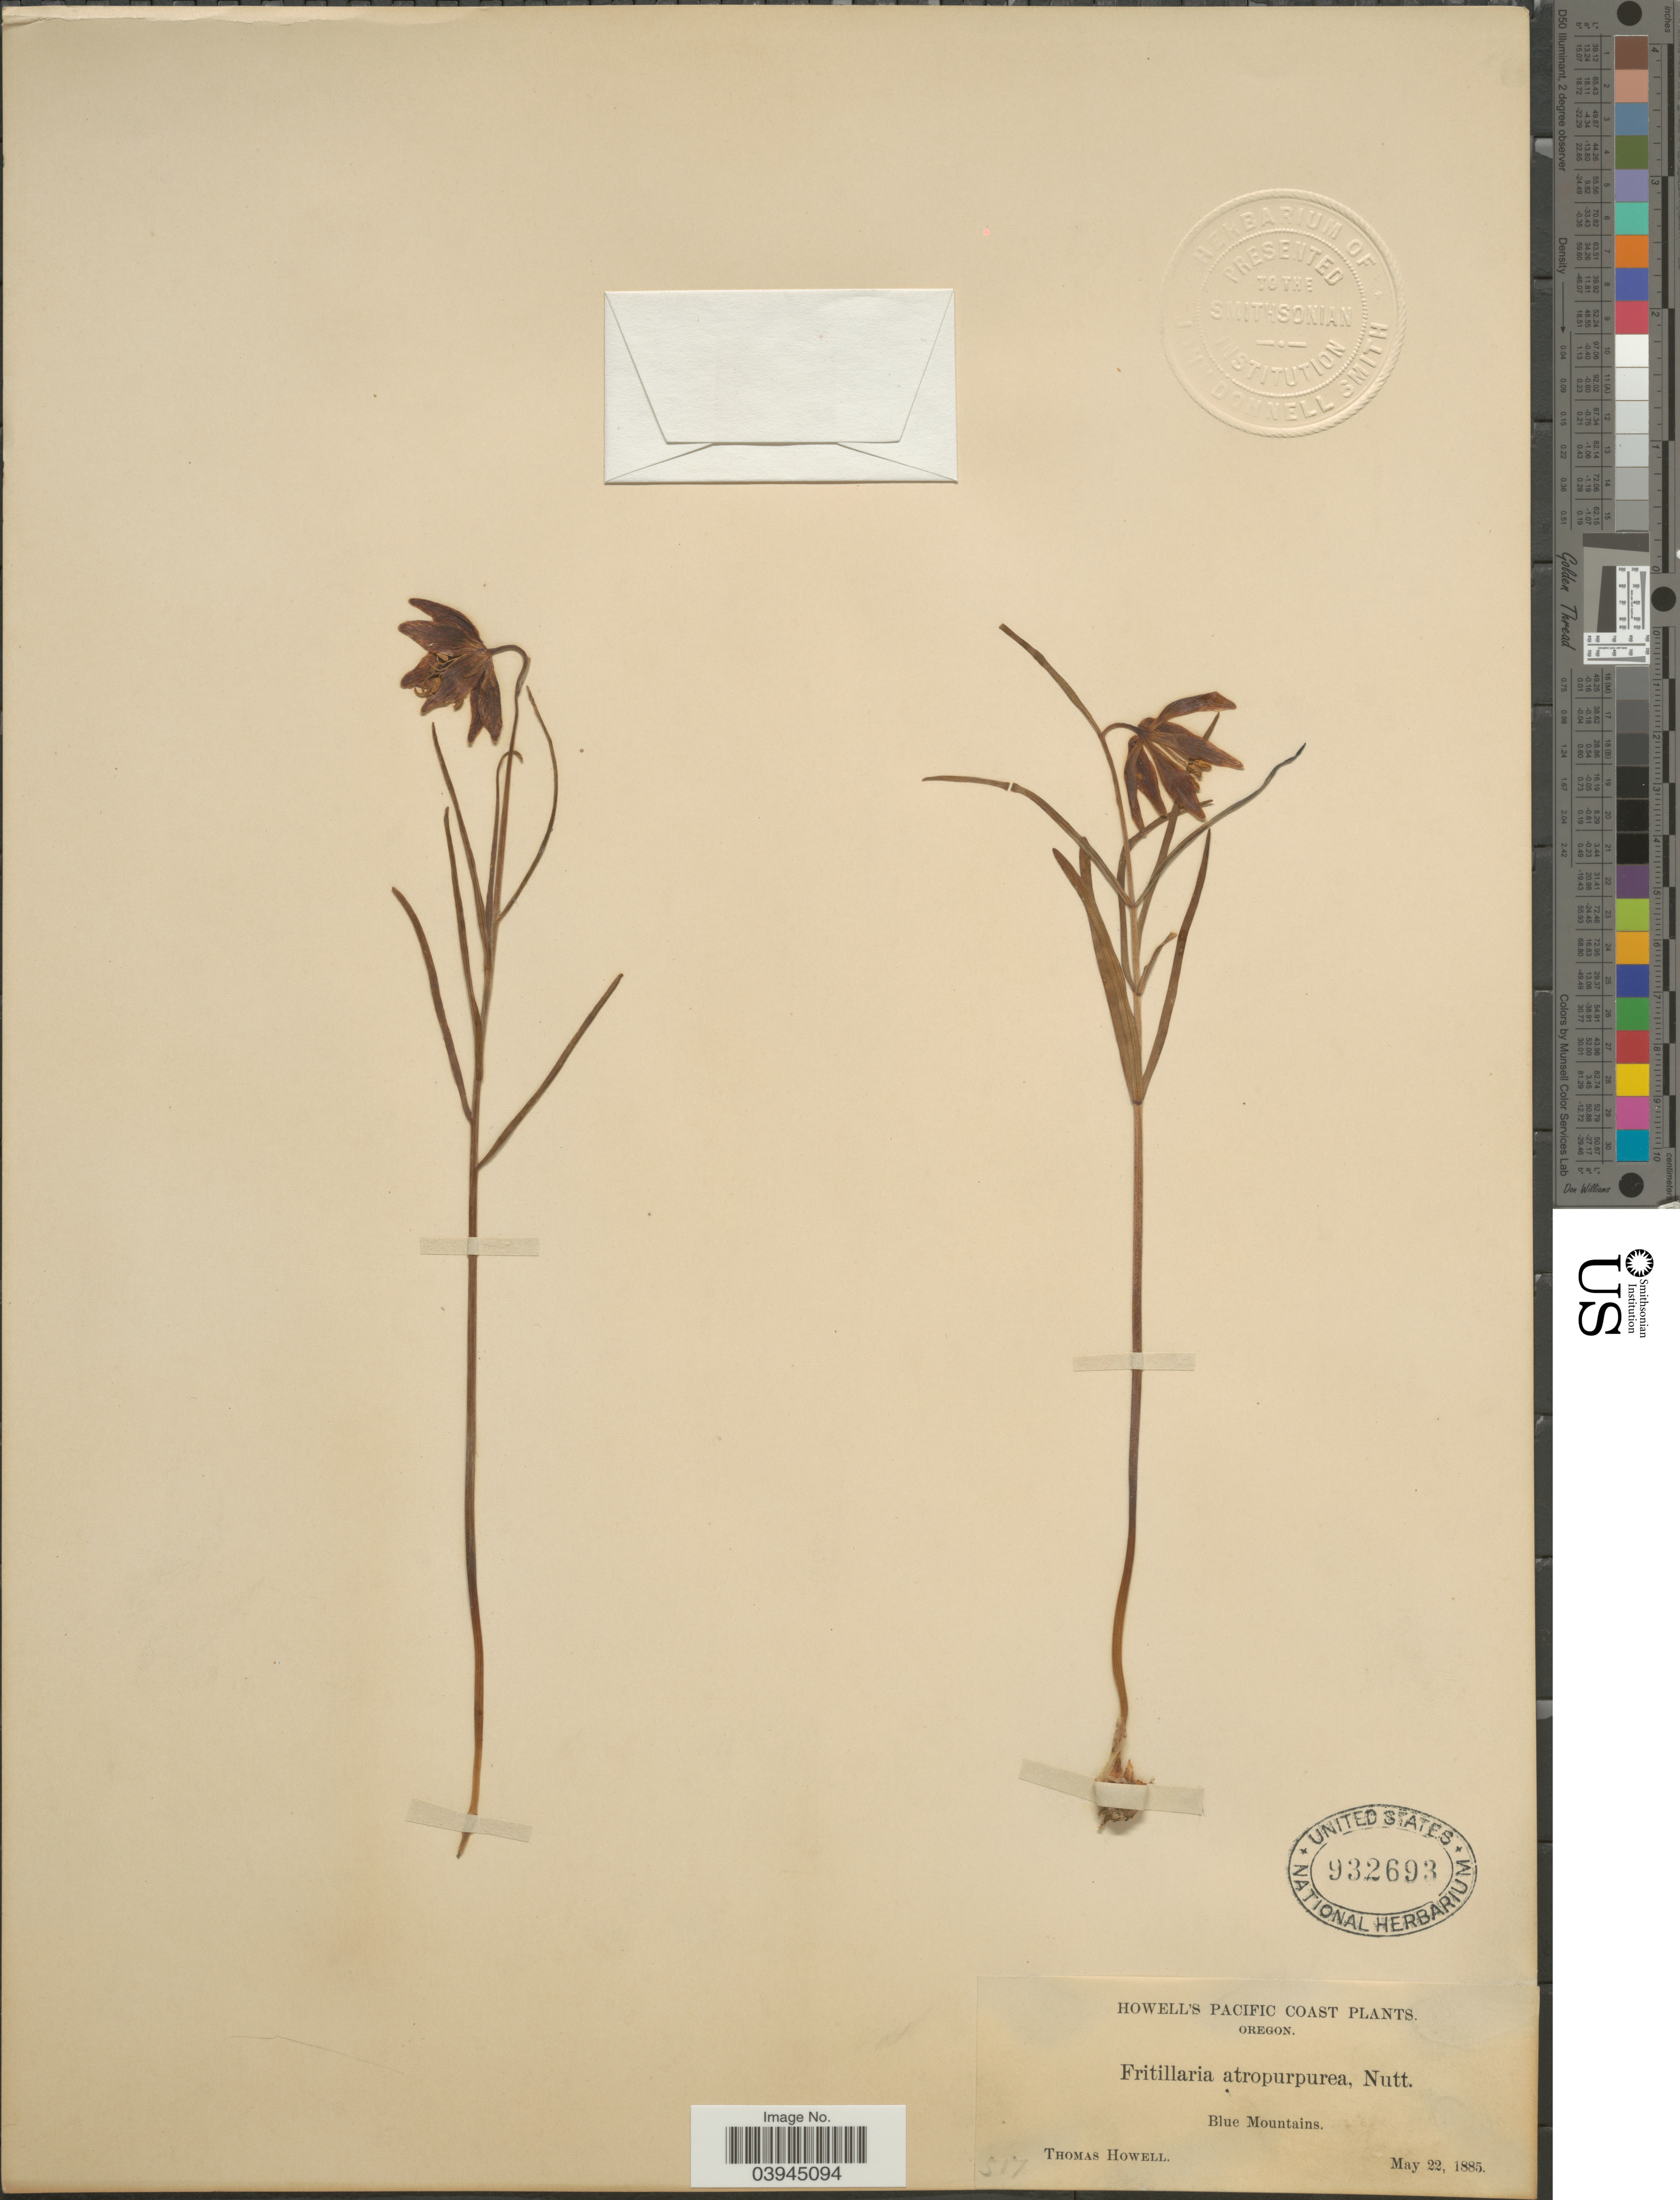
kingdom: Plantae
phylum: Tracheophyta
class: Liliopsida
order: Liliales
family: Liliaceae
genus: Fritillaria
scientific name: Fritillaria atropurpurea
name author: Nutt.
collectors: T. Howell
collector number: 517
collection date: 1885-05-22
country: United States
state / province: Oregon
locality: Pacific Coast. Blue Mountains.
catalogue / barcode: US 932693